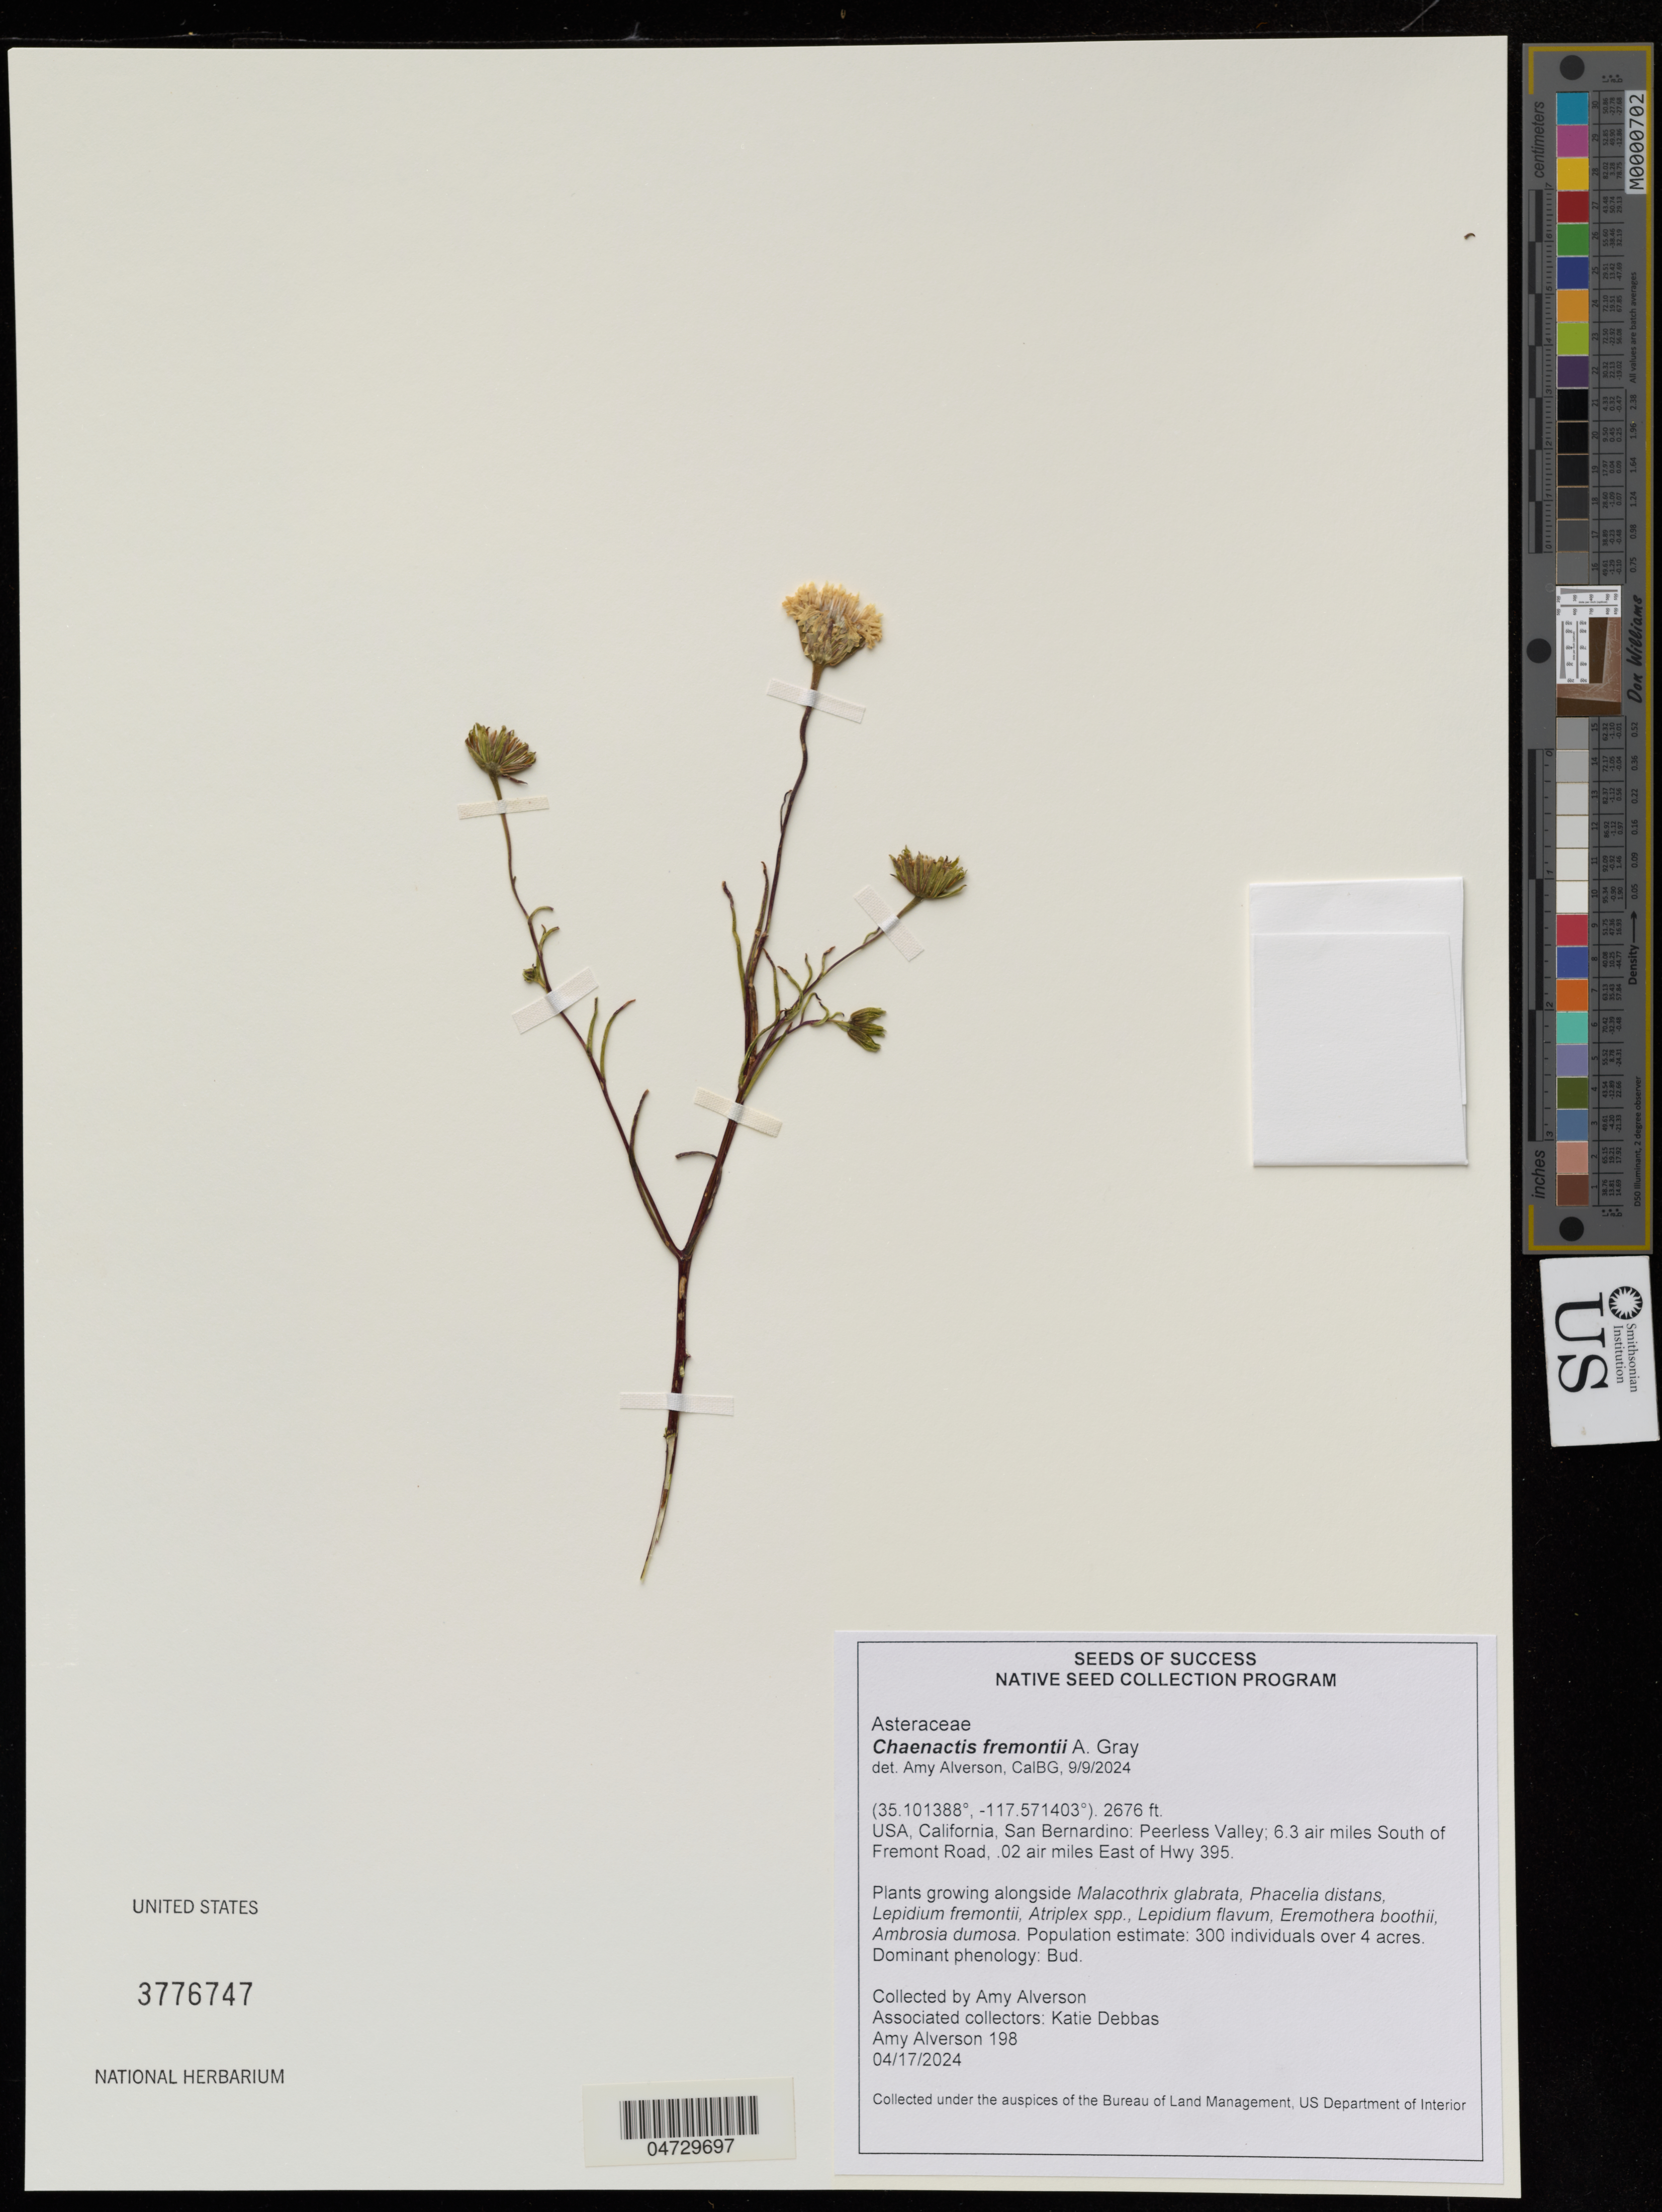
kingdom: Plantae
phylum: Tracheophyta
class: Magnoliopsida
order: Asterales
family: Asteraceae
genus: Chaenactis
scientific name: Chaenactis fremontii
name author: A. Gray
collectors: A. Alverson & K. Debbas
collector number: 198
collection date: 2024-04-17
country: United States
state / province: California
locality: San Bernardino: Peerless Valley; 6.3 air miles South of Fremont Road, .02 air miles East of Hwy 395.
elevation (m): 816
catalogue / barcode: US 3776747